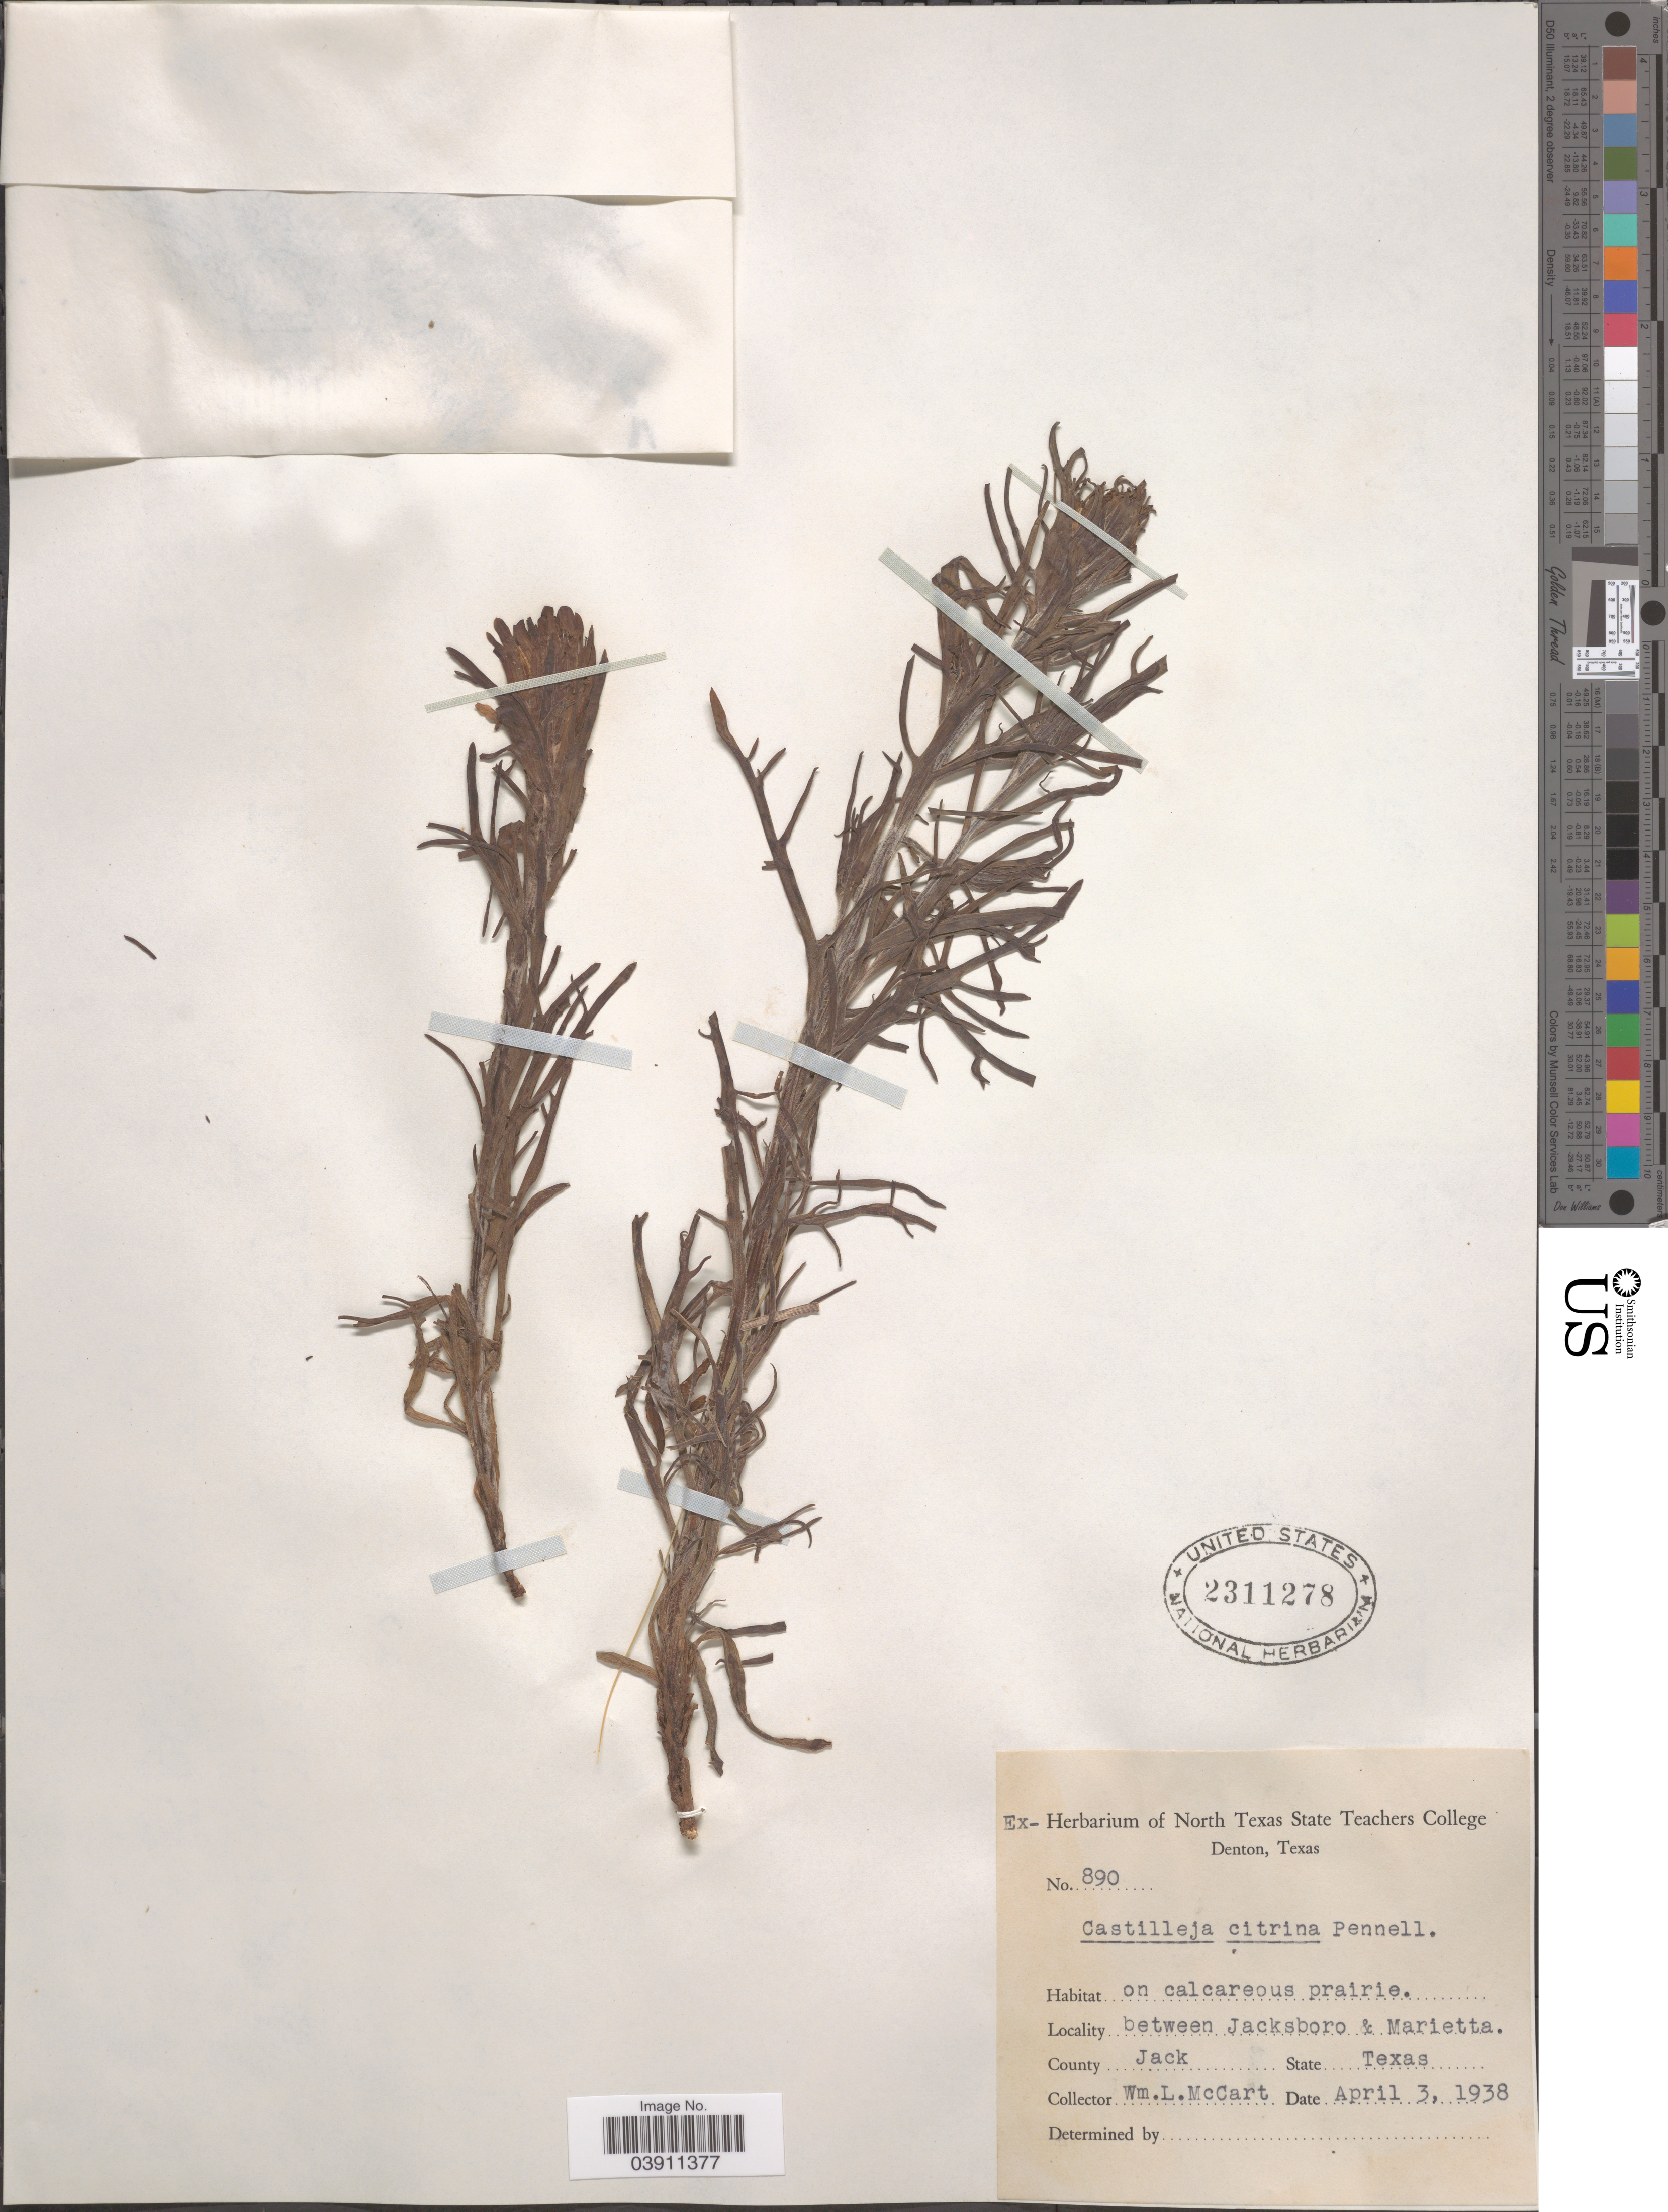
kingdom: Plantae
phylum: Tracheophyta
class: Magnoliopsida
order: Lamiales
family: Orobanchaceae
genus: Castilleja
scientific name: Castilleja citrina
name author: Pennell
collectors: W. McCart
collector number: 890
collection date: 1938-04-03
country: United States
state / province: Texas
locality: Between Jacksboro & Marietta. County Jack.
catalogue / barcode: US 2311278